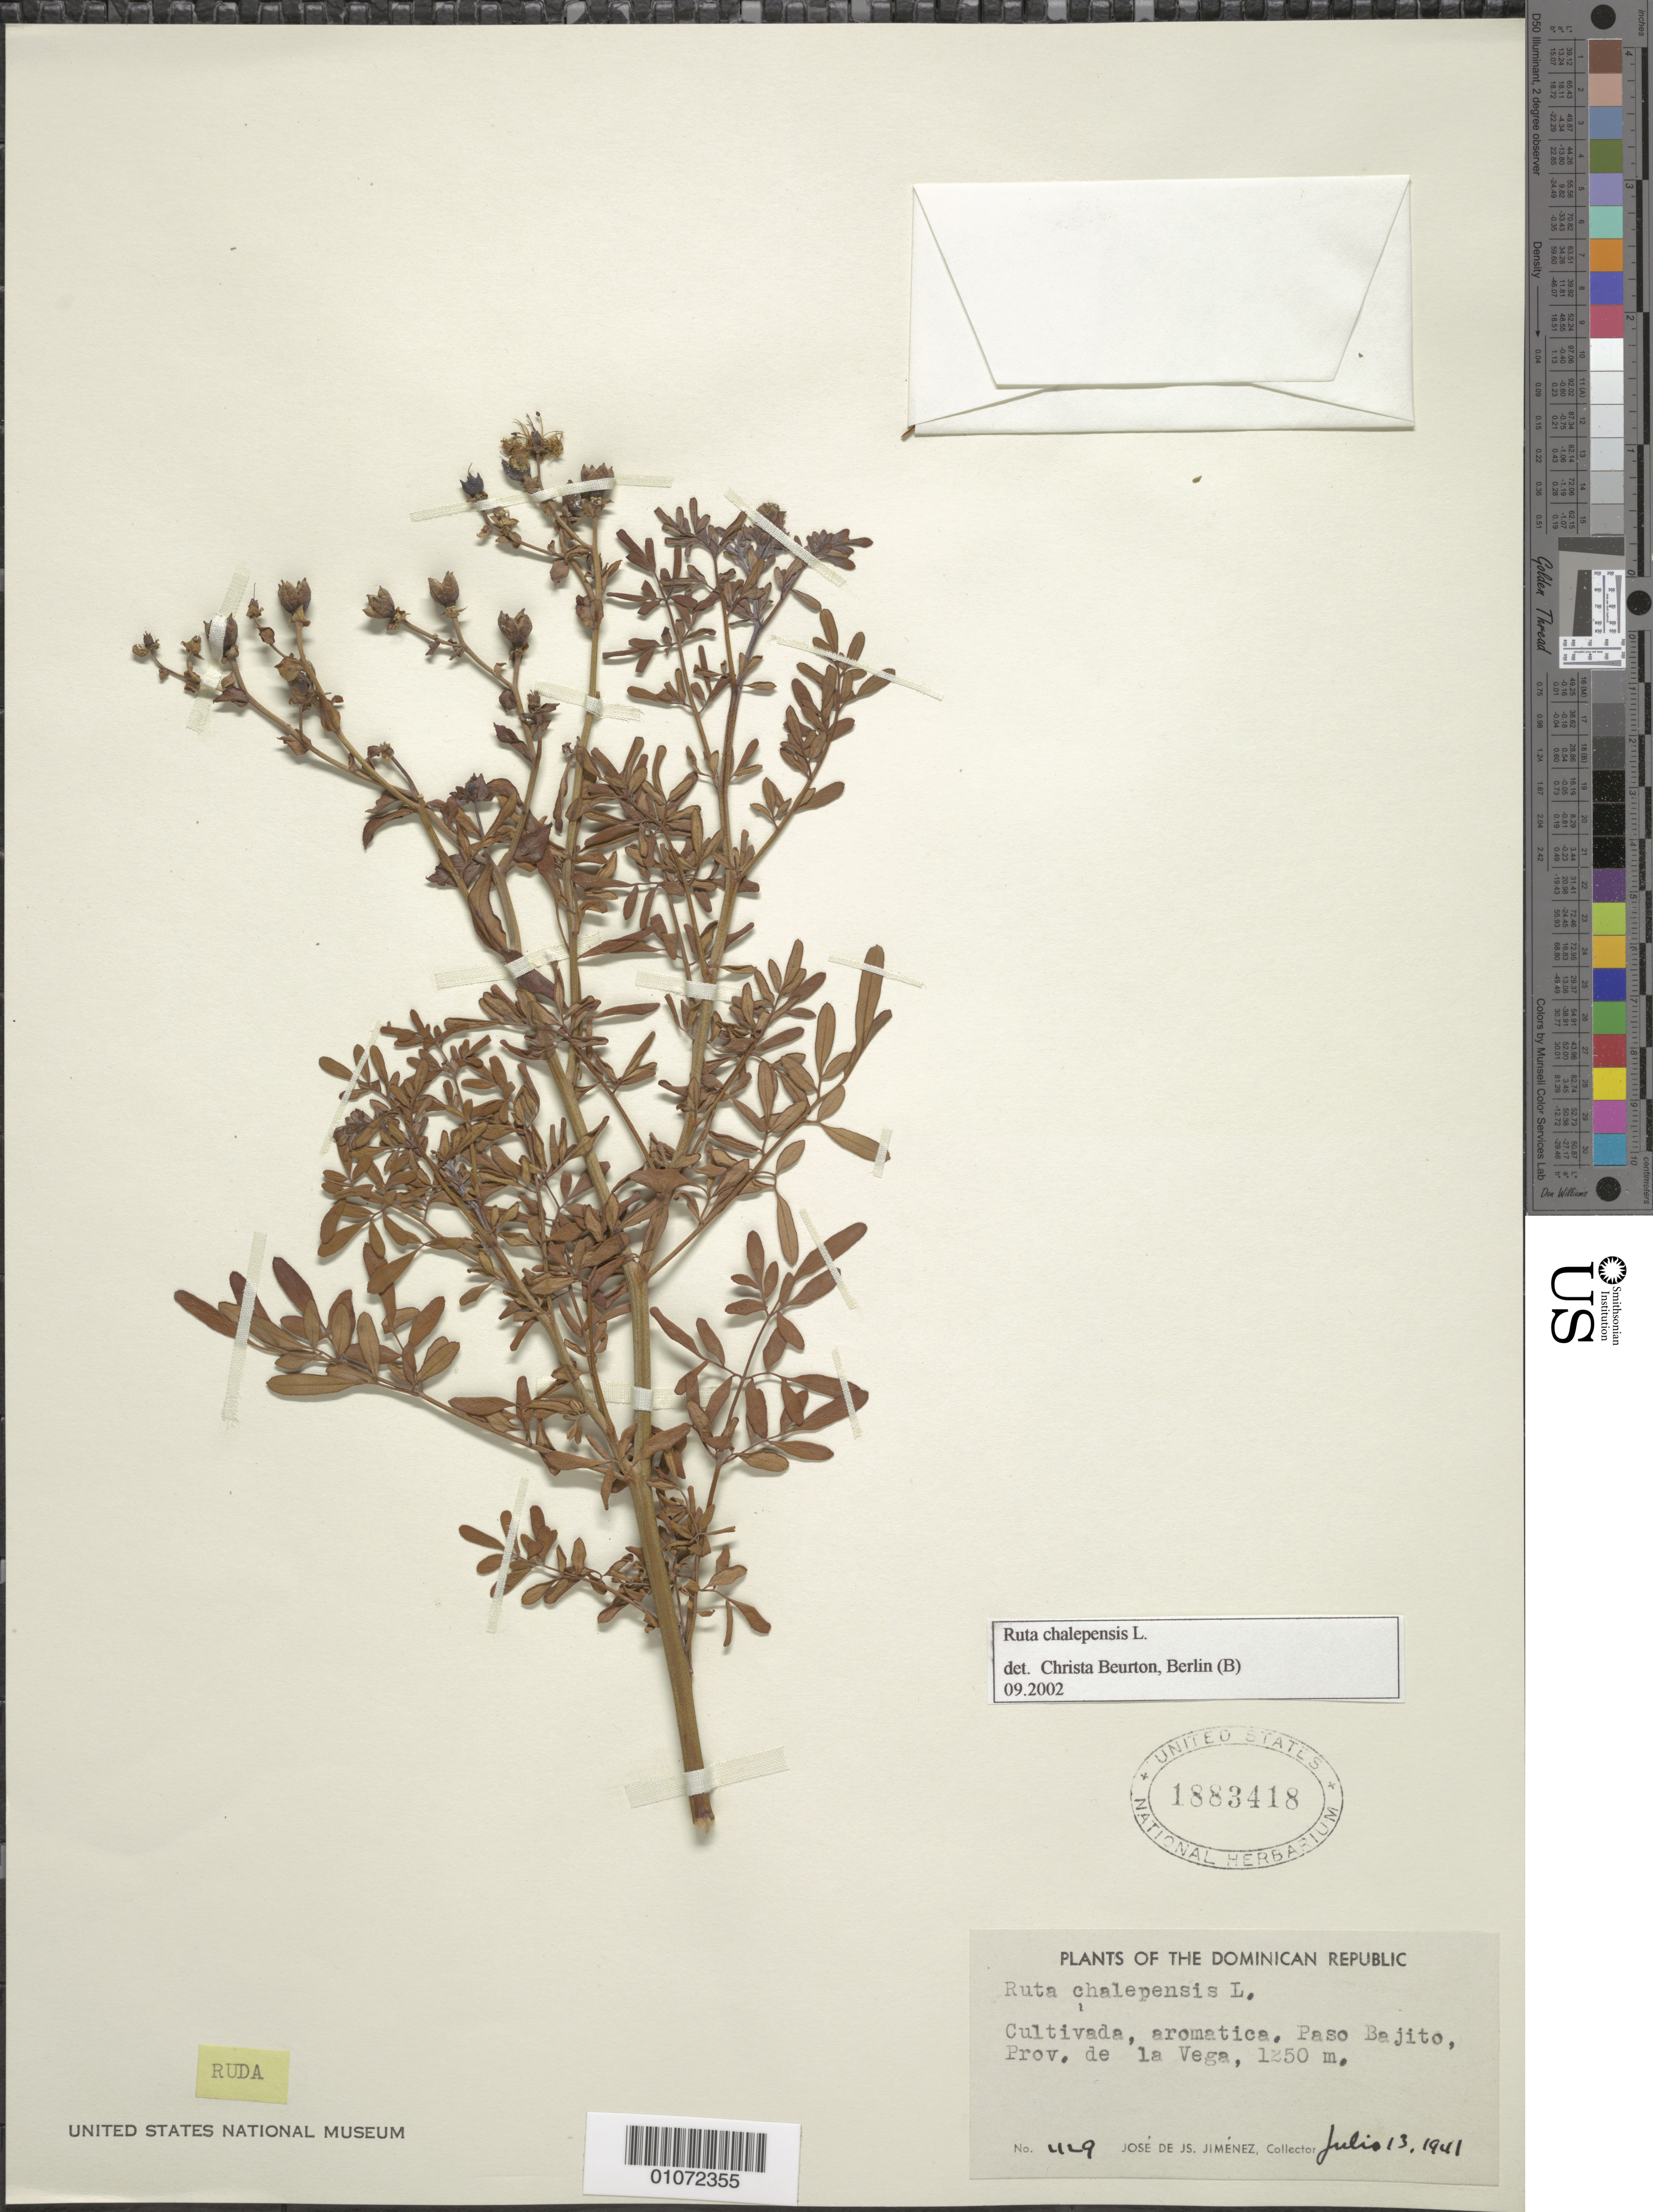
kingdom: Plantae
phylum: Tracheophyta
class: Magnoliopsida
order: Sapindales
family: Rutaceae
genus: Ruta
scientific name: Ruta chalepensis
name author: L.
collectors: J. J. Jiménez Almonte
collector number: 1129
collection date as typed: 13 Jul 1941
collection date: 1941-07-13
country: Dominican Republic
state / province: La Vega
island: Hispaniola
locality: Paso Bajito, Prov. de la Vega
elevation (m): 1250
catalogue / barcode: US 1883418